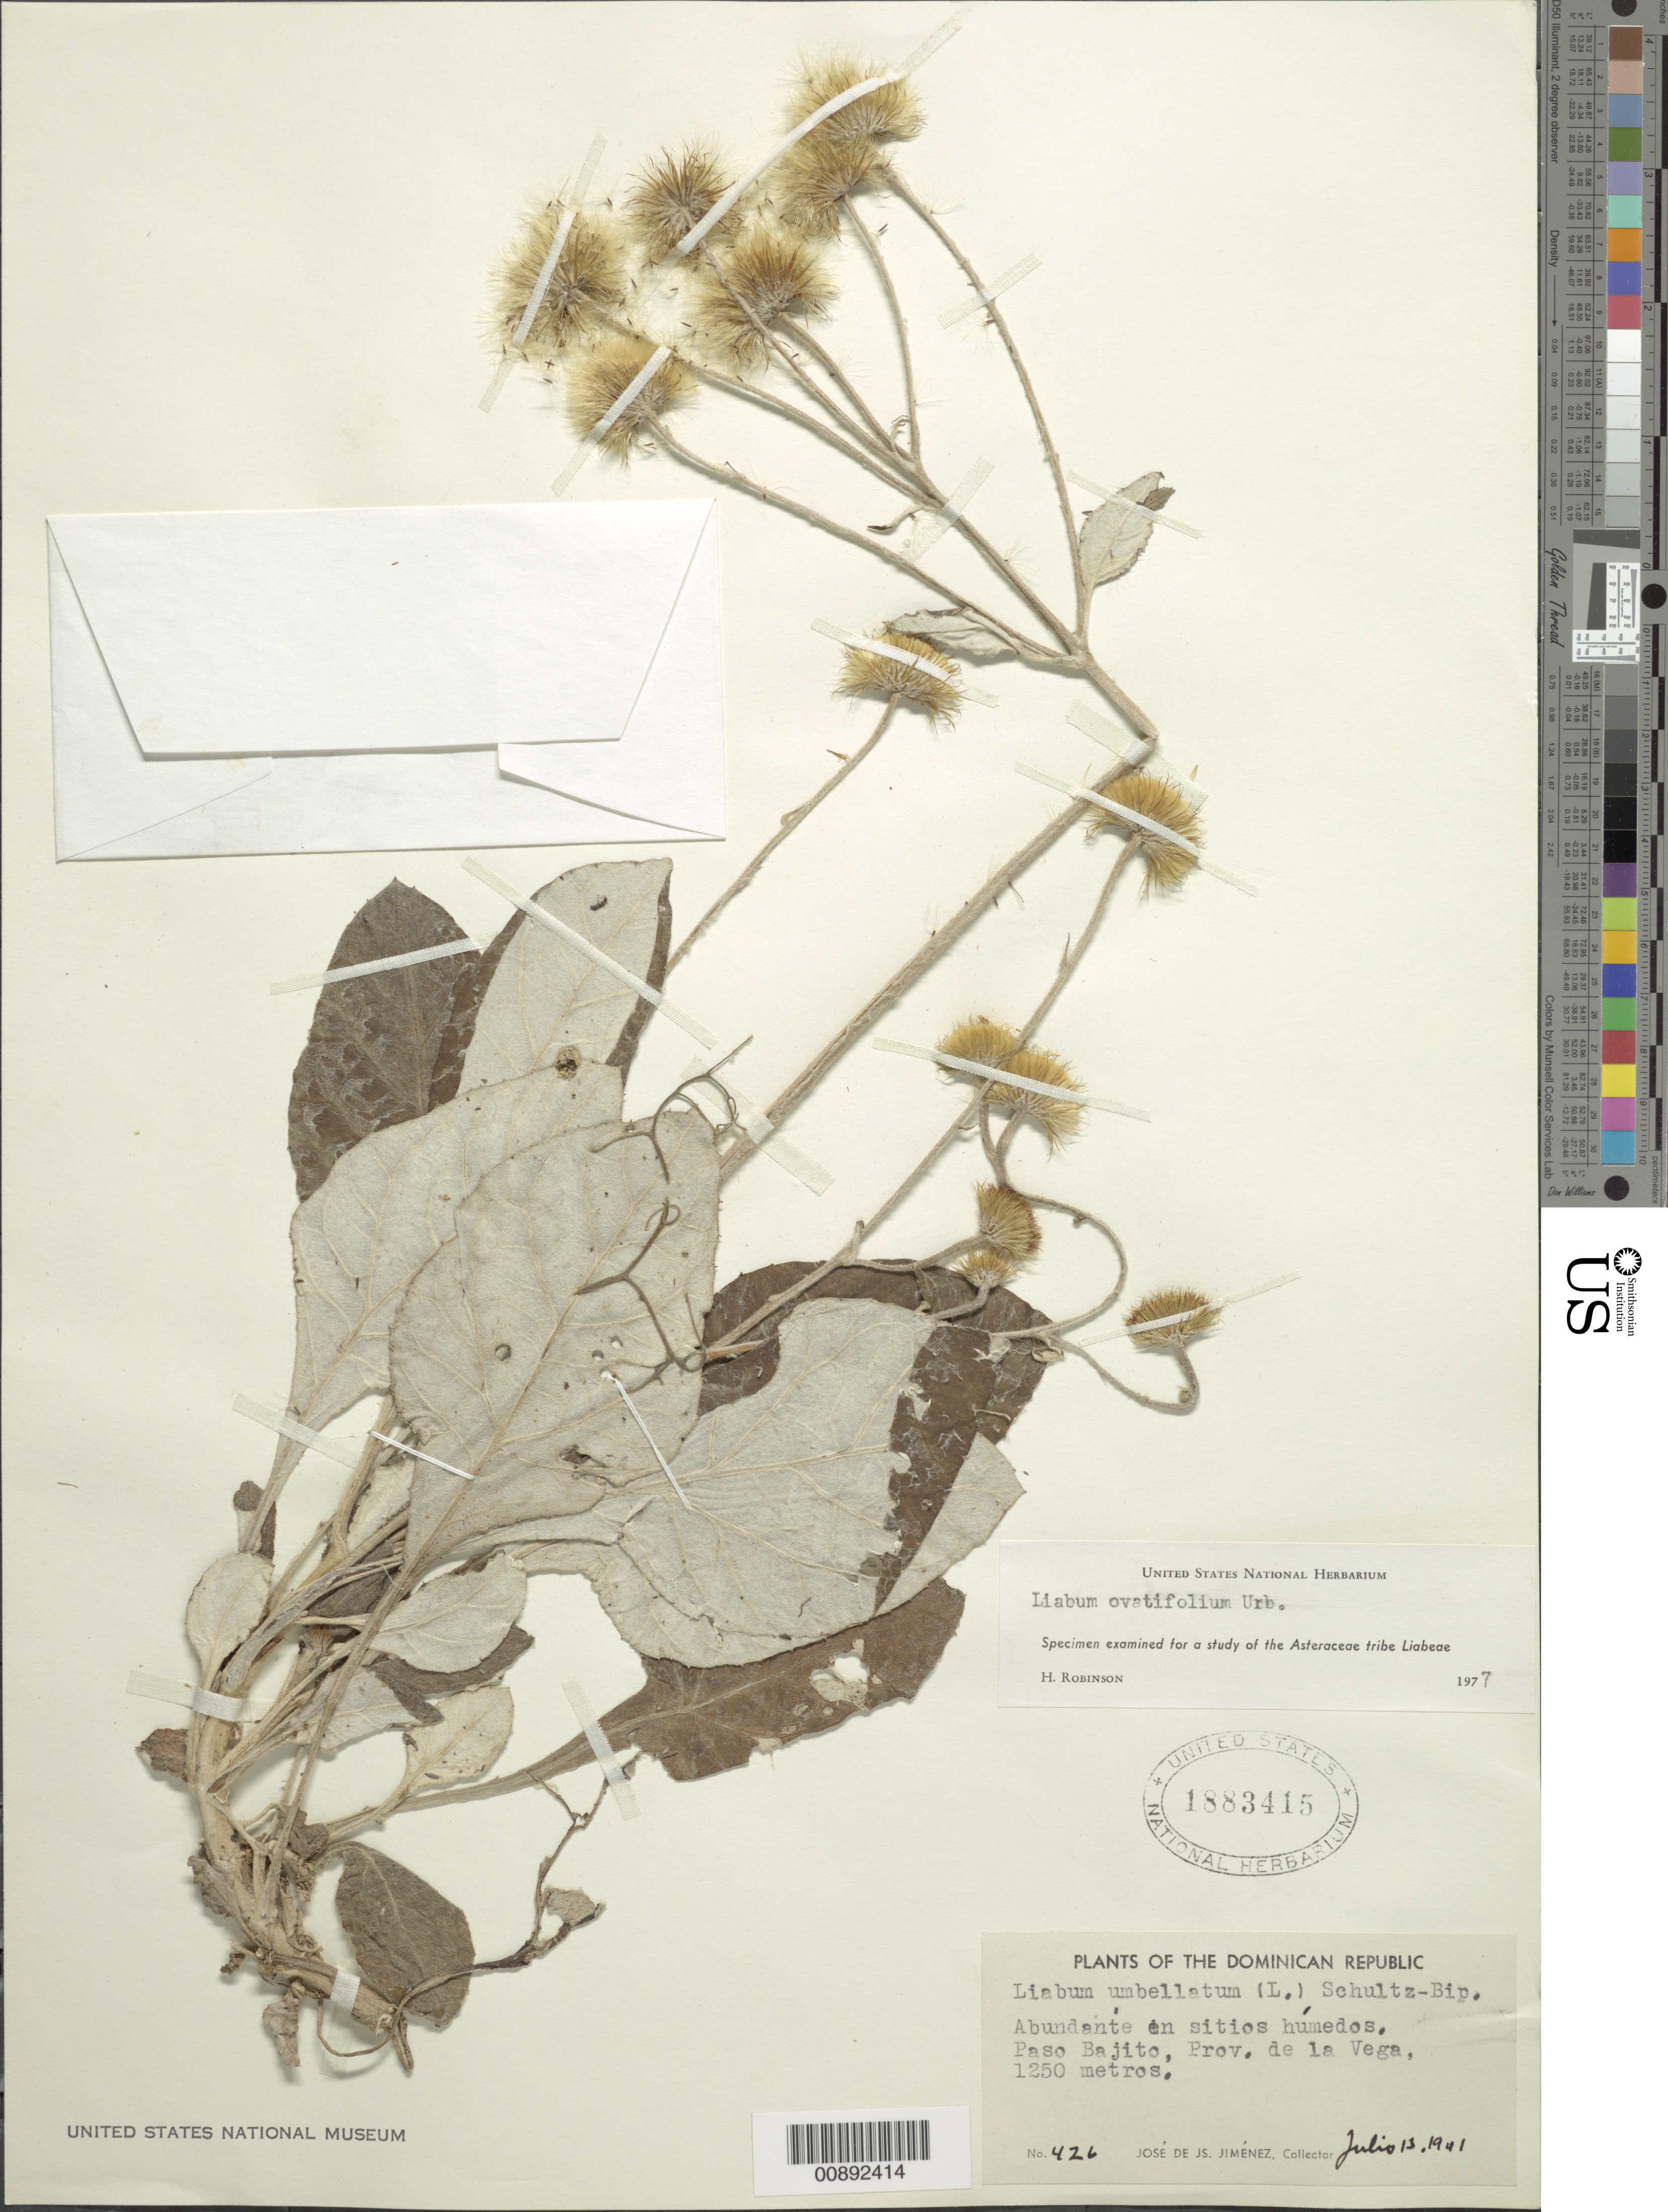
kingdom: Plantae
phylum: Tracheophyta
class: Magnoliopsida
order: Asterales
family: Asteraceae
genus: Liabum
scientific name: Liabum ovatifolium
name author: Urb.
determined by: Robinson, Harold E., (US)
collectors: J. J. Jiménez Almonte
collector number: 426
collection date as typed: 13 July 1941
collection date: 1941-07-13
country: Dominican Republic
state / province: La Vega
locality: Paso Bajito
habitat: Sitios humedos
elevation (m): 1250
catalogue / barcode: US 1883415